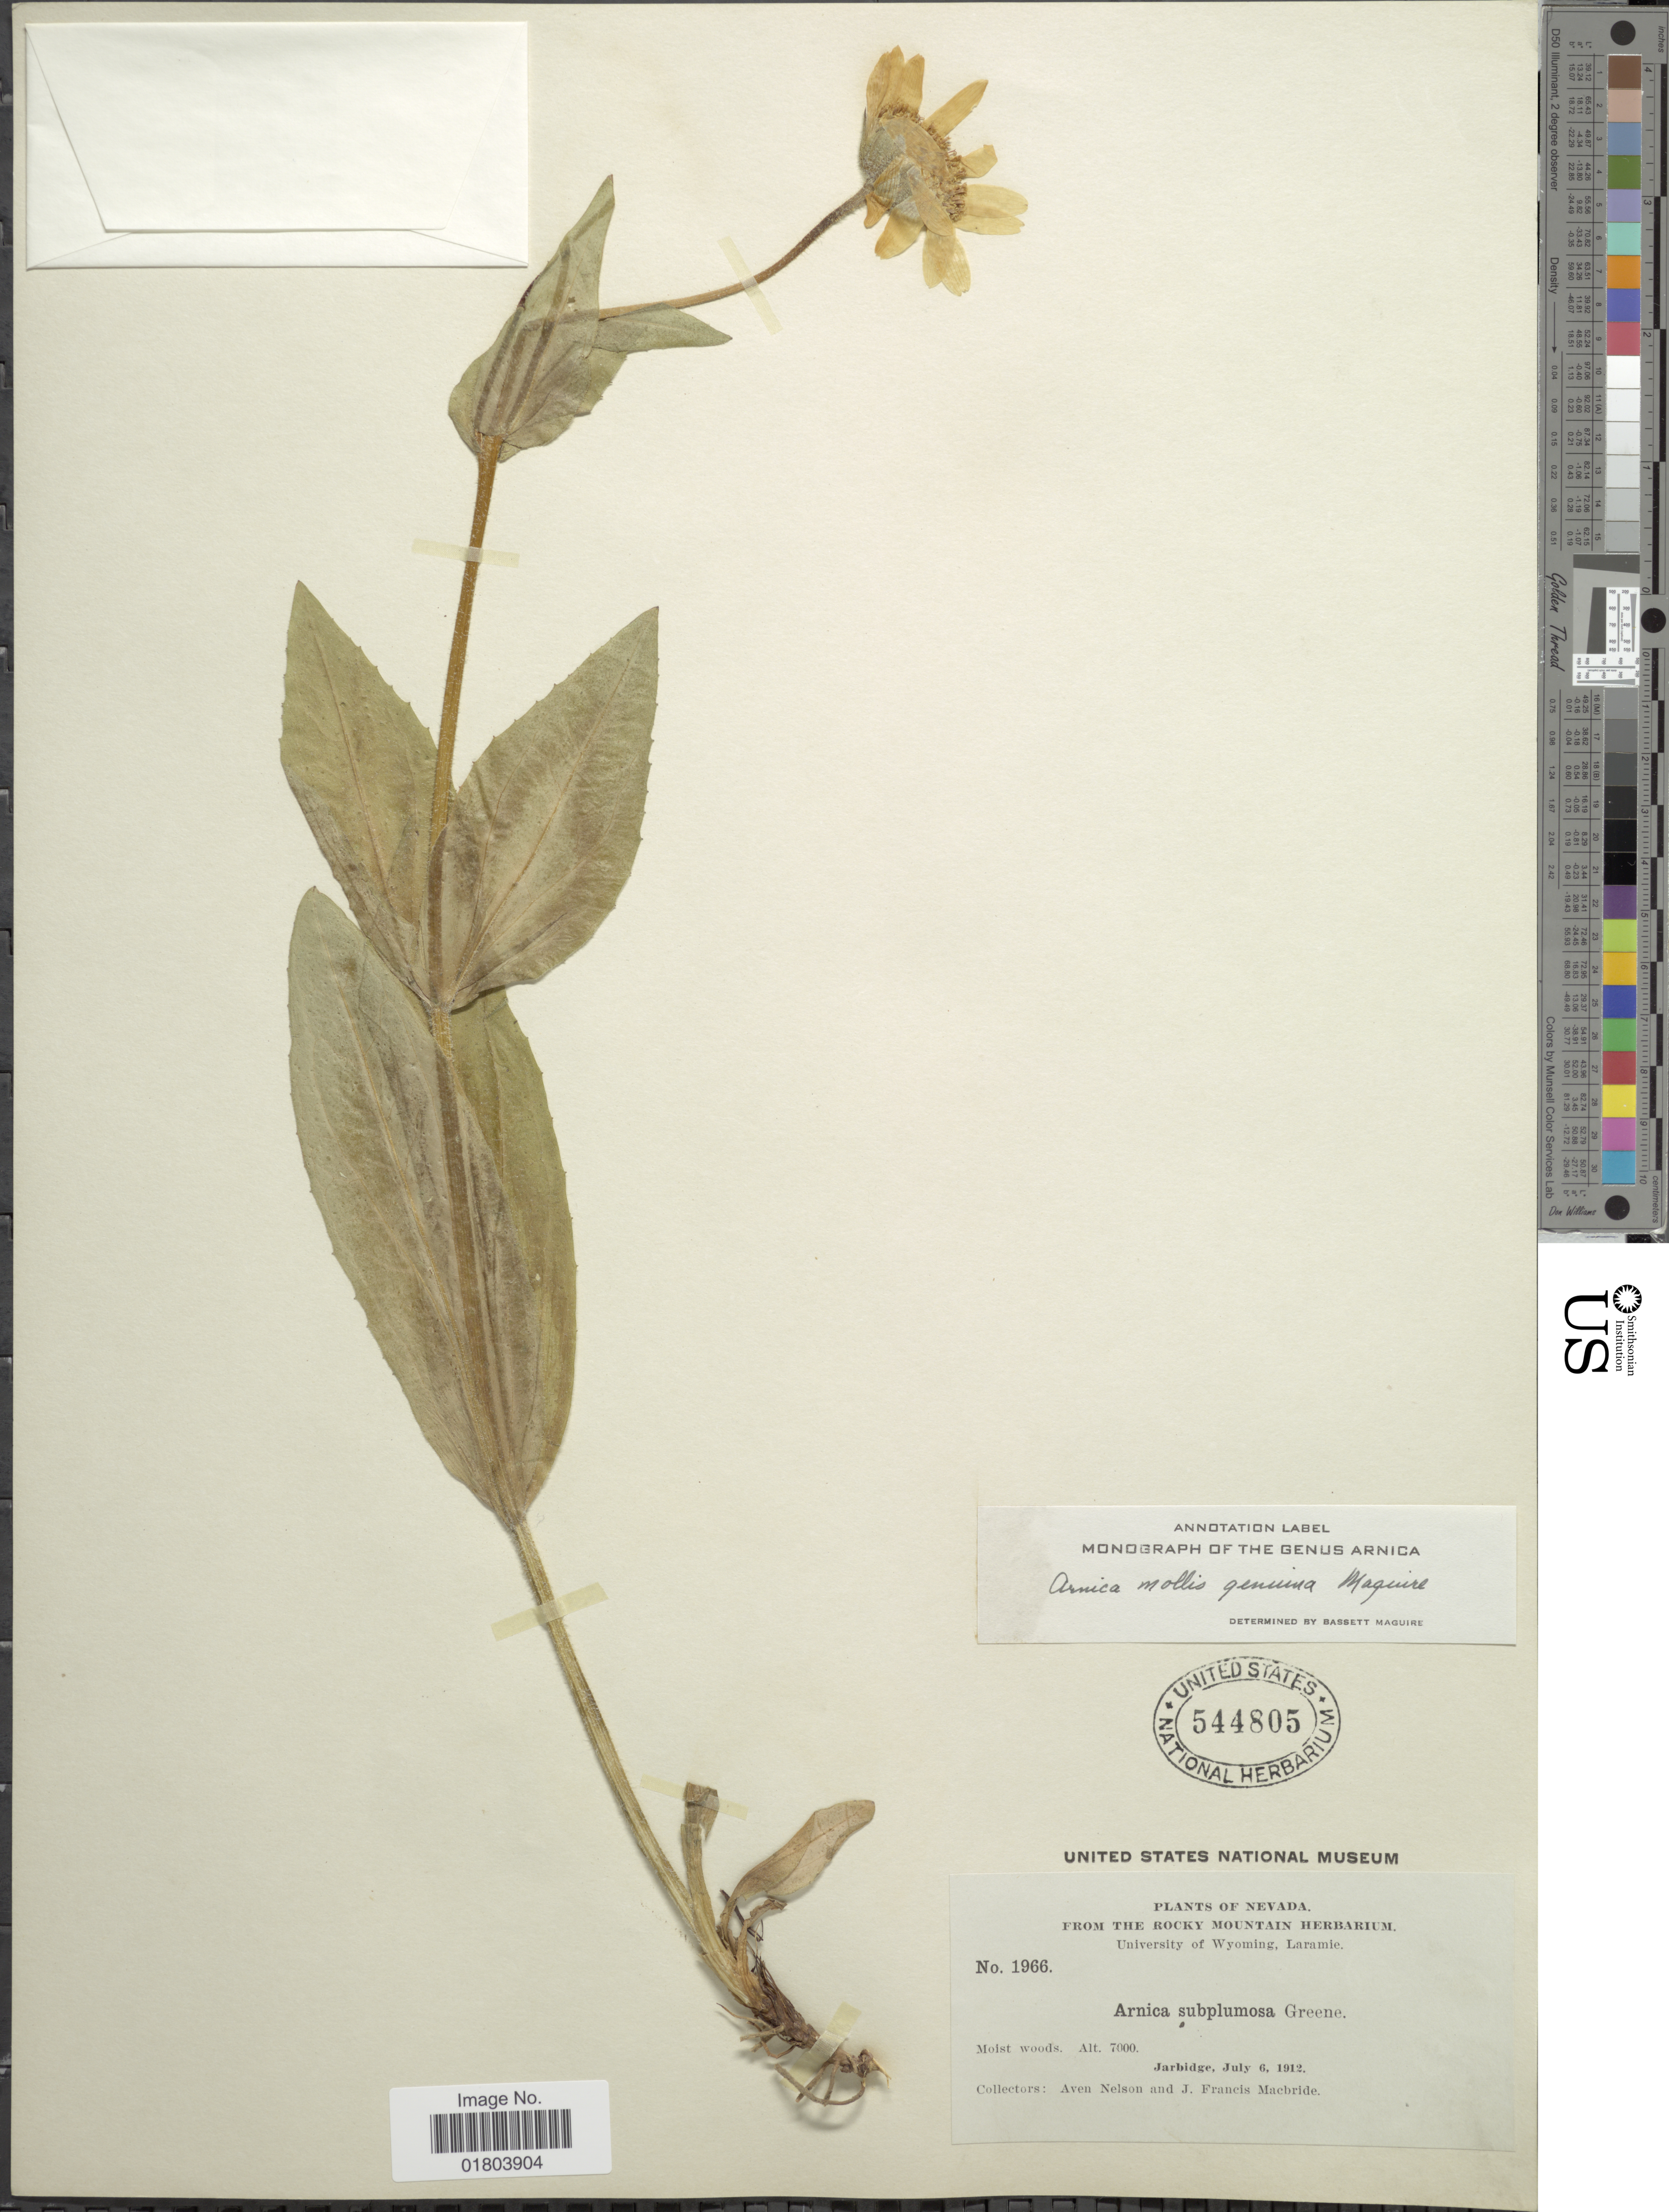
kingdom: Plantae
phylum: Tracheophyta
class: Magnoliopsida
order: Asterales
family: Asteraceae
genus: Arnica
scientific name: Arnica mollis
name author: Hook.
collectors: A. Nelson & J. F. Macbride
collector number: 1966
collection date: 1912-07-06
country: United States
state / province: Nevada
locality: Moist woods, Jarbidge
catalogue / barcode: US 544805